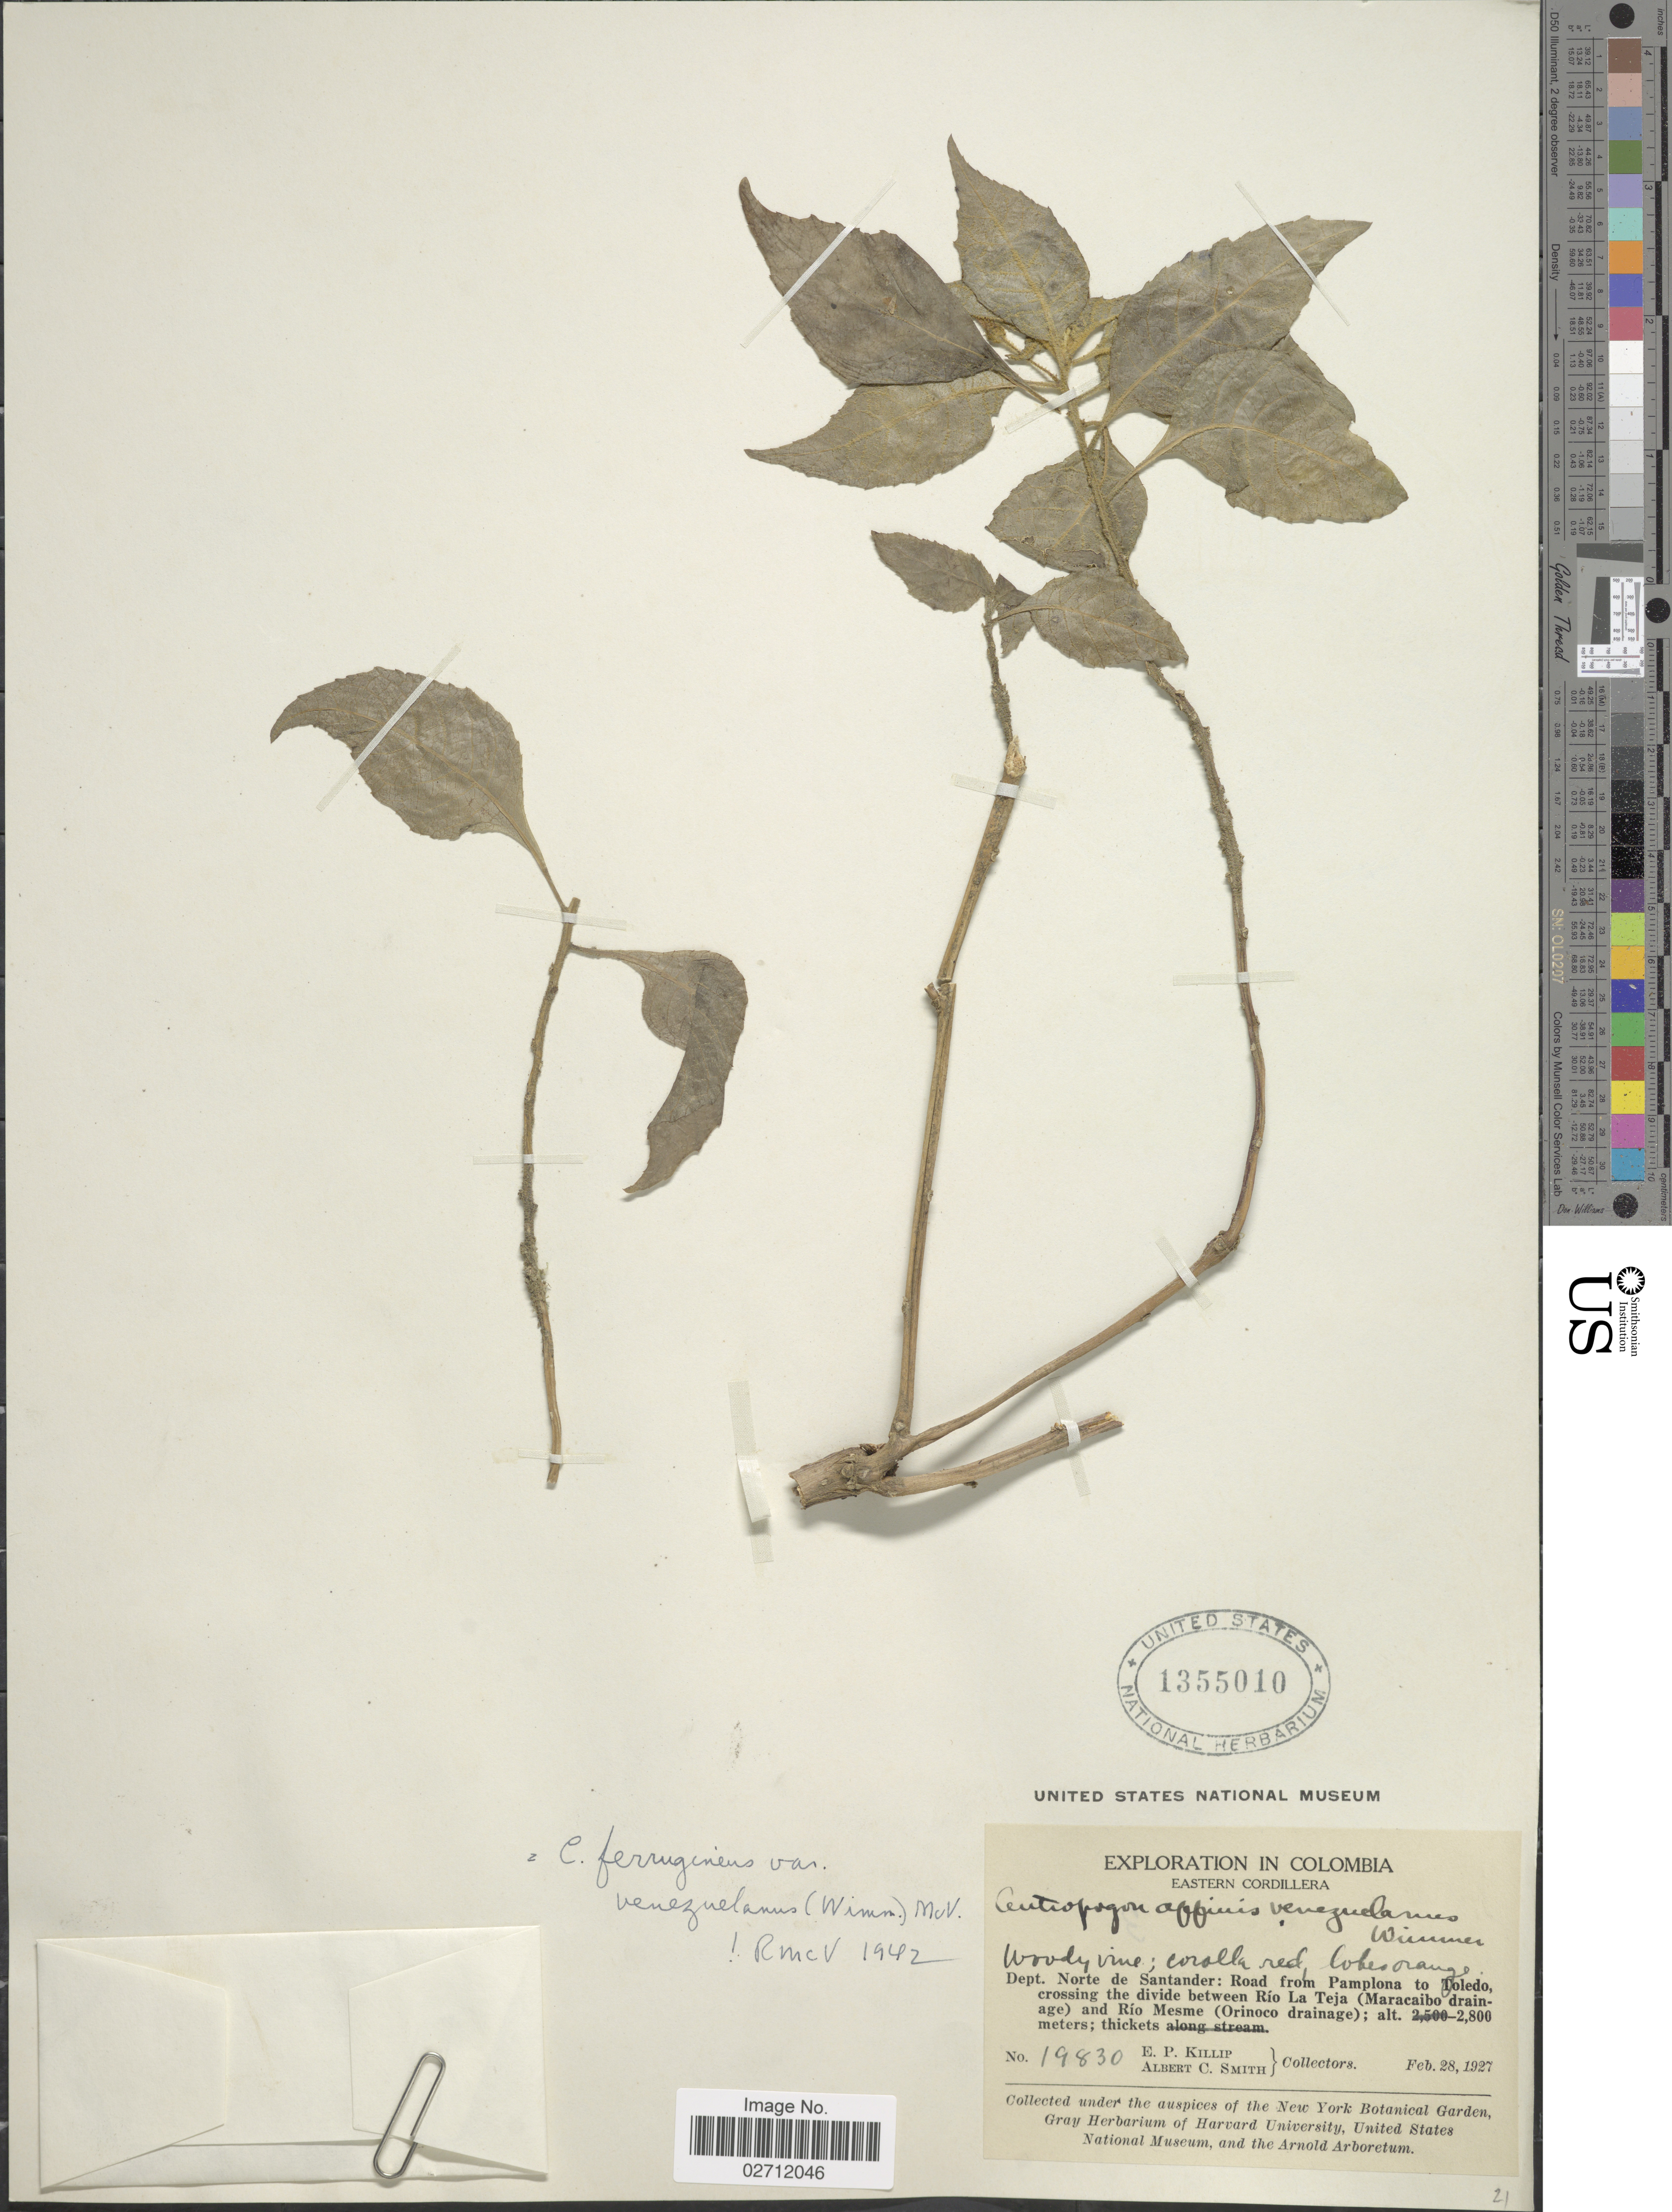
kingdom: Plantae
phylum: Tracheophyta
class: Magnoliopsida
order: Asterales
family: Campanulaceae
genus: Centropogon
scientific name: Centropogon ferrugineus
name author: (L. f.) Gleason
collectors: E. P. Killip & A. C. Smith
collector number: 19830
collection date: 1927-02-28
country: Colombia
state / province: Norte de Santander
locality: Eastern Cordillera, Road from Pamplona to Toledo, crossing the divide between Rio La Teja (Maracaibo drainage) and Rio Mesme (Orinoco drainage).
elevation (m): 2800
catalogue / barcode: US 1355010